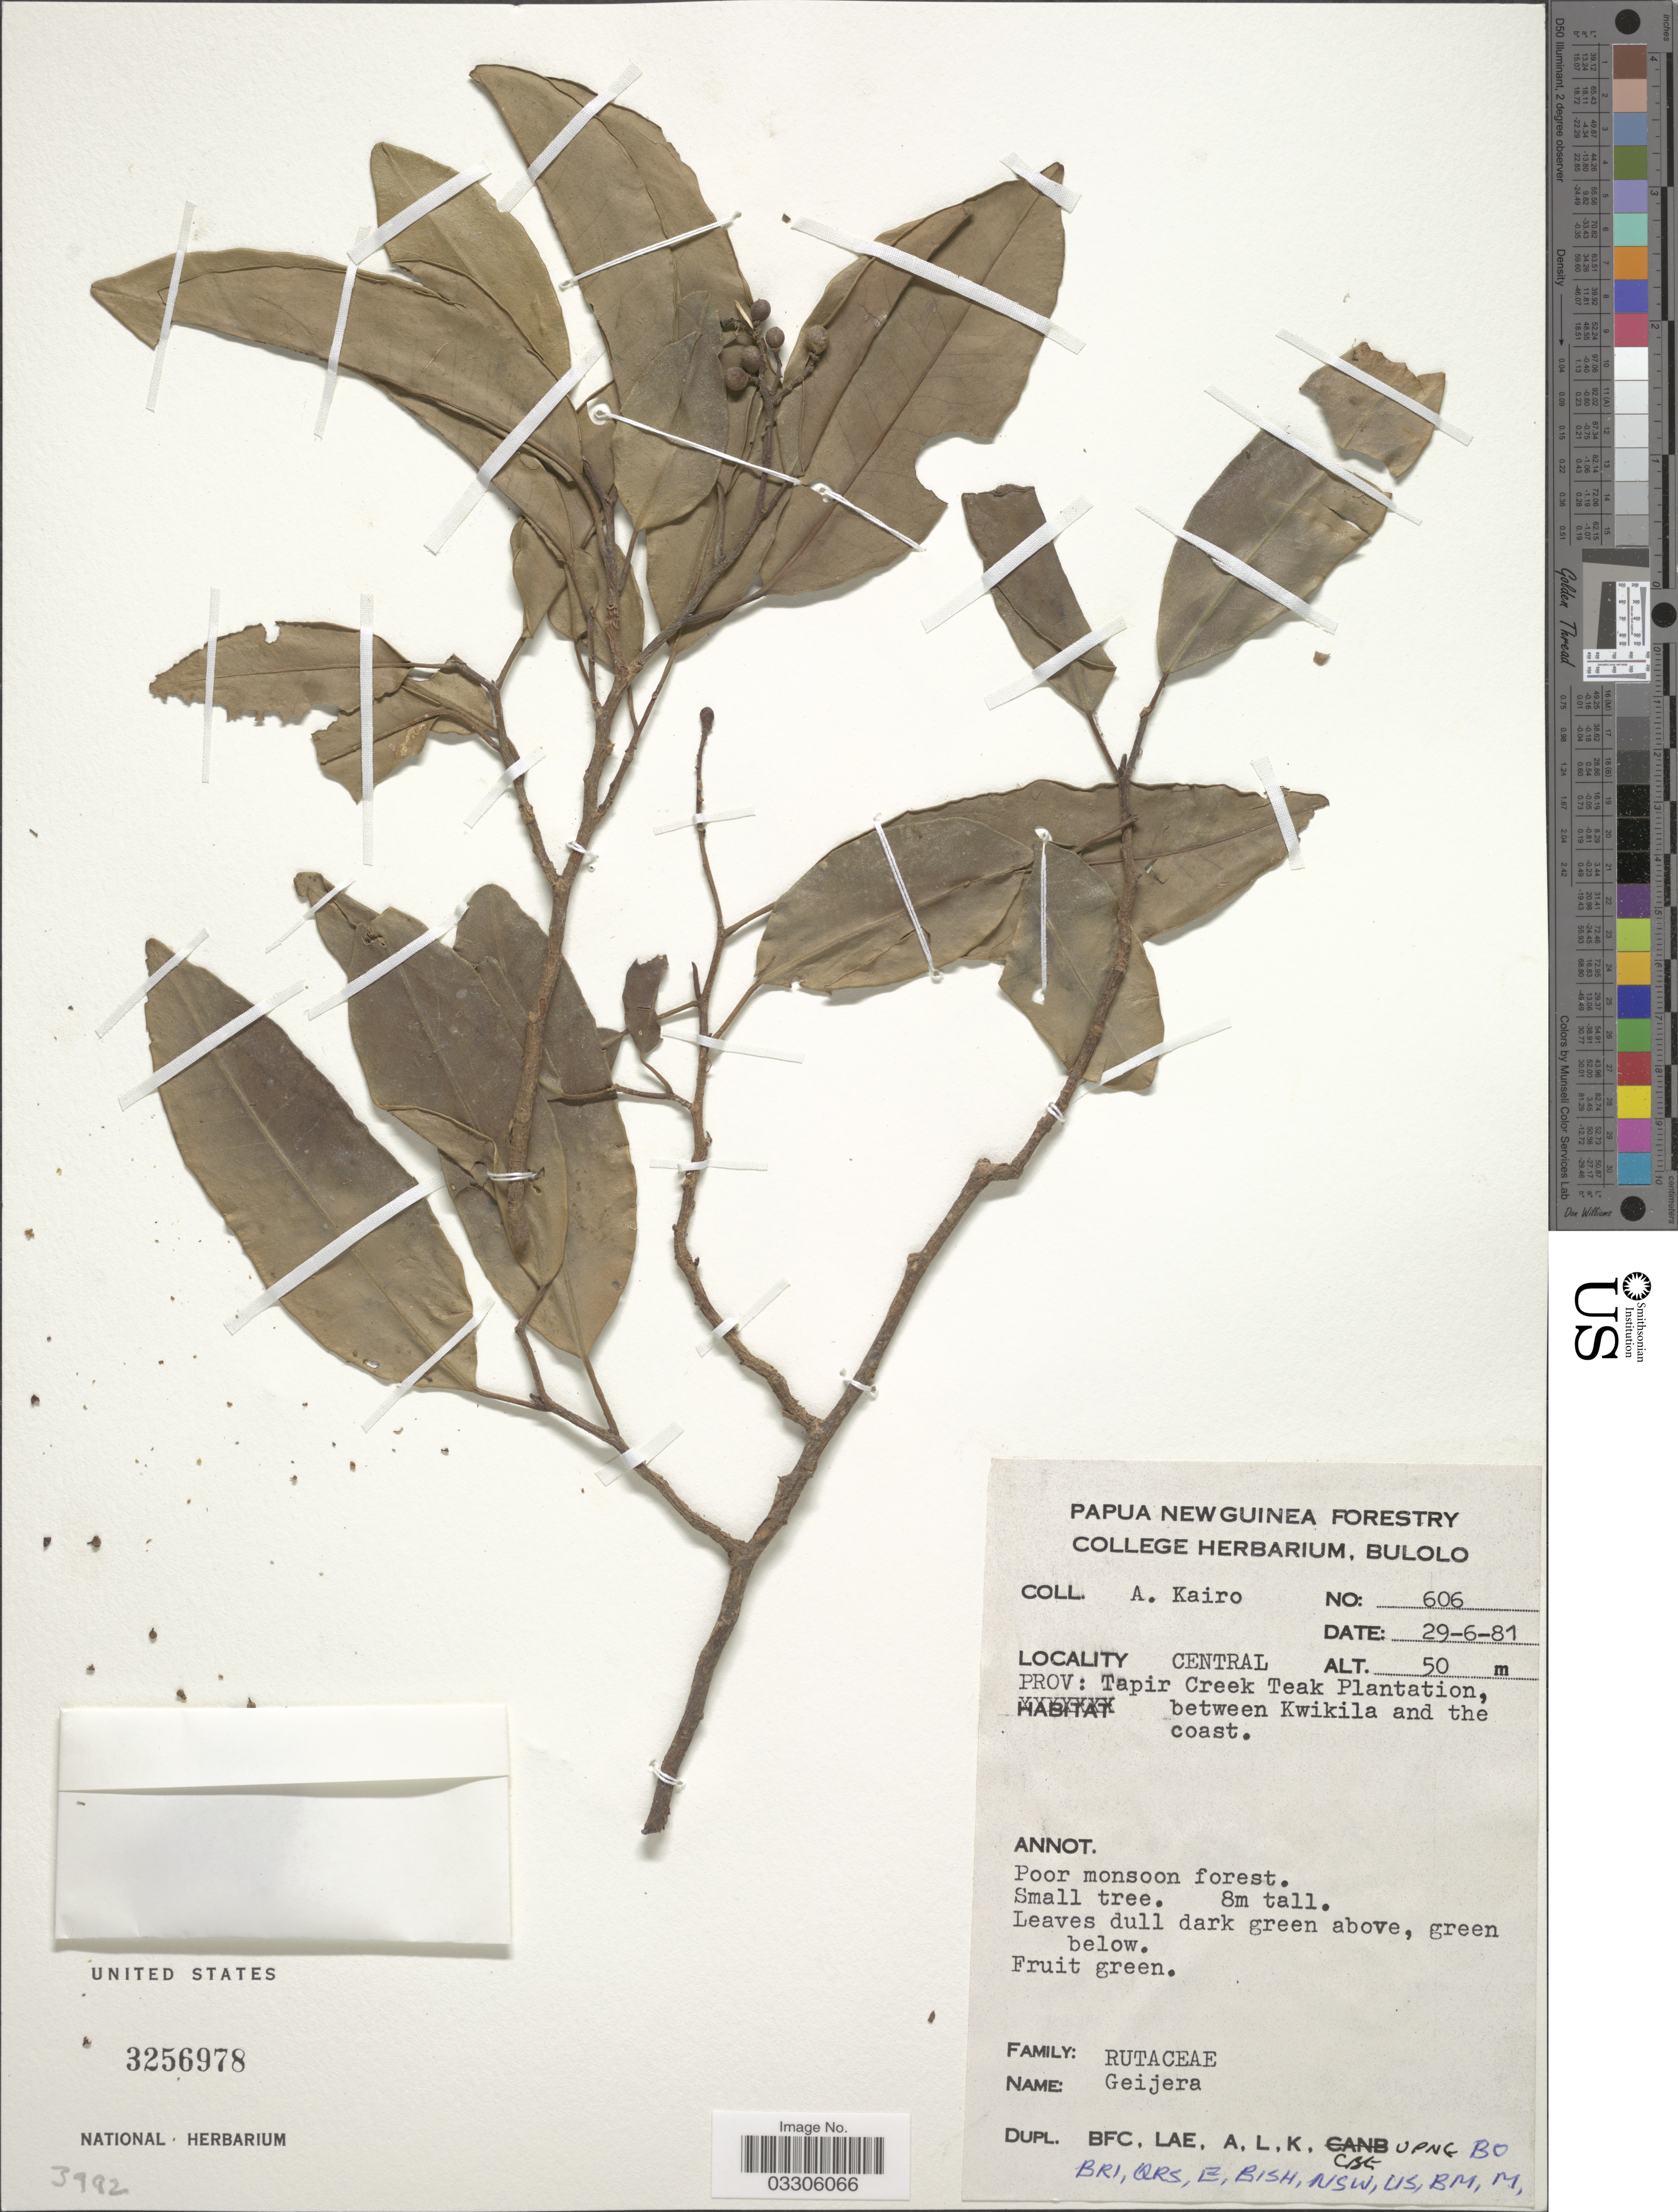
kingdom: Plantae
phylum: Tracheophyta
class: Magnoliopsida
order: Sapindales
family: Rutaceae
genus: Geijera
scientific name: Geijera sp.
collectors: A. Kairo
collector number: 606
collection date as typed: Transcribed d/m/y: 29/6/81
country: Papua New Guinea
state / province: Central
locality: Central. Prov: Tapir Creek Teak Plantation, between Kwikila and the coast.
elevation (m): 50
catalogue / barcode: US 3256978